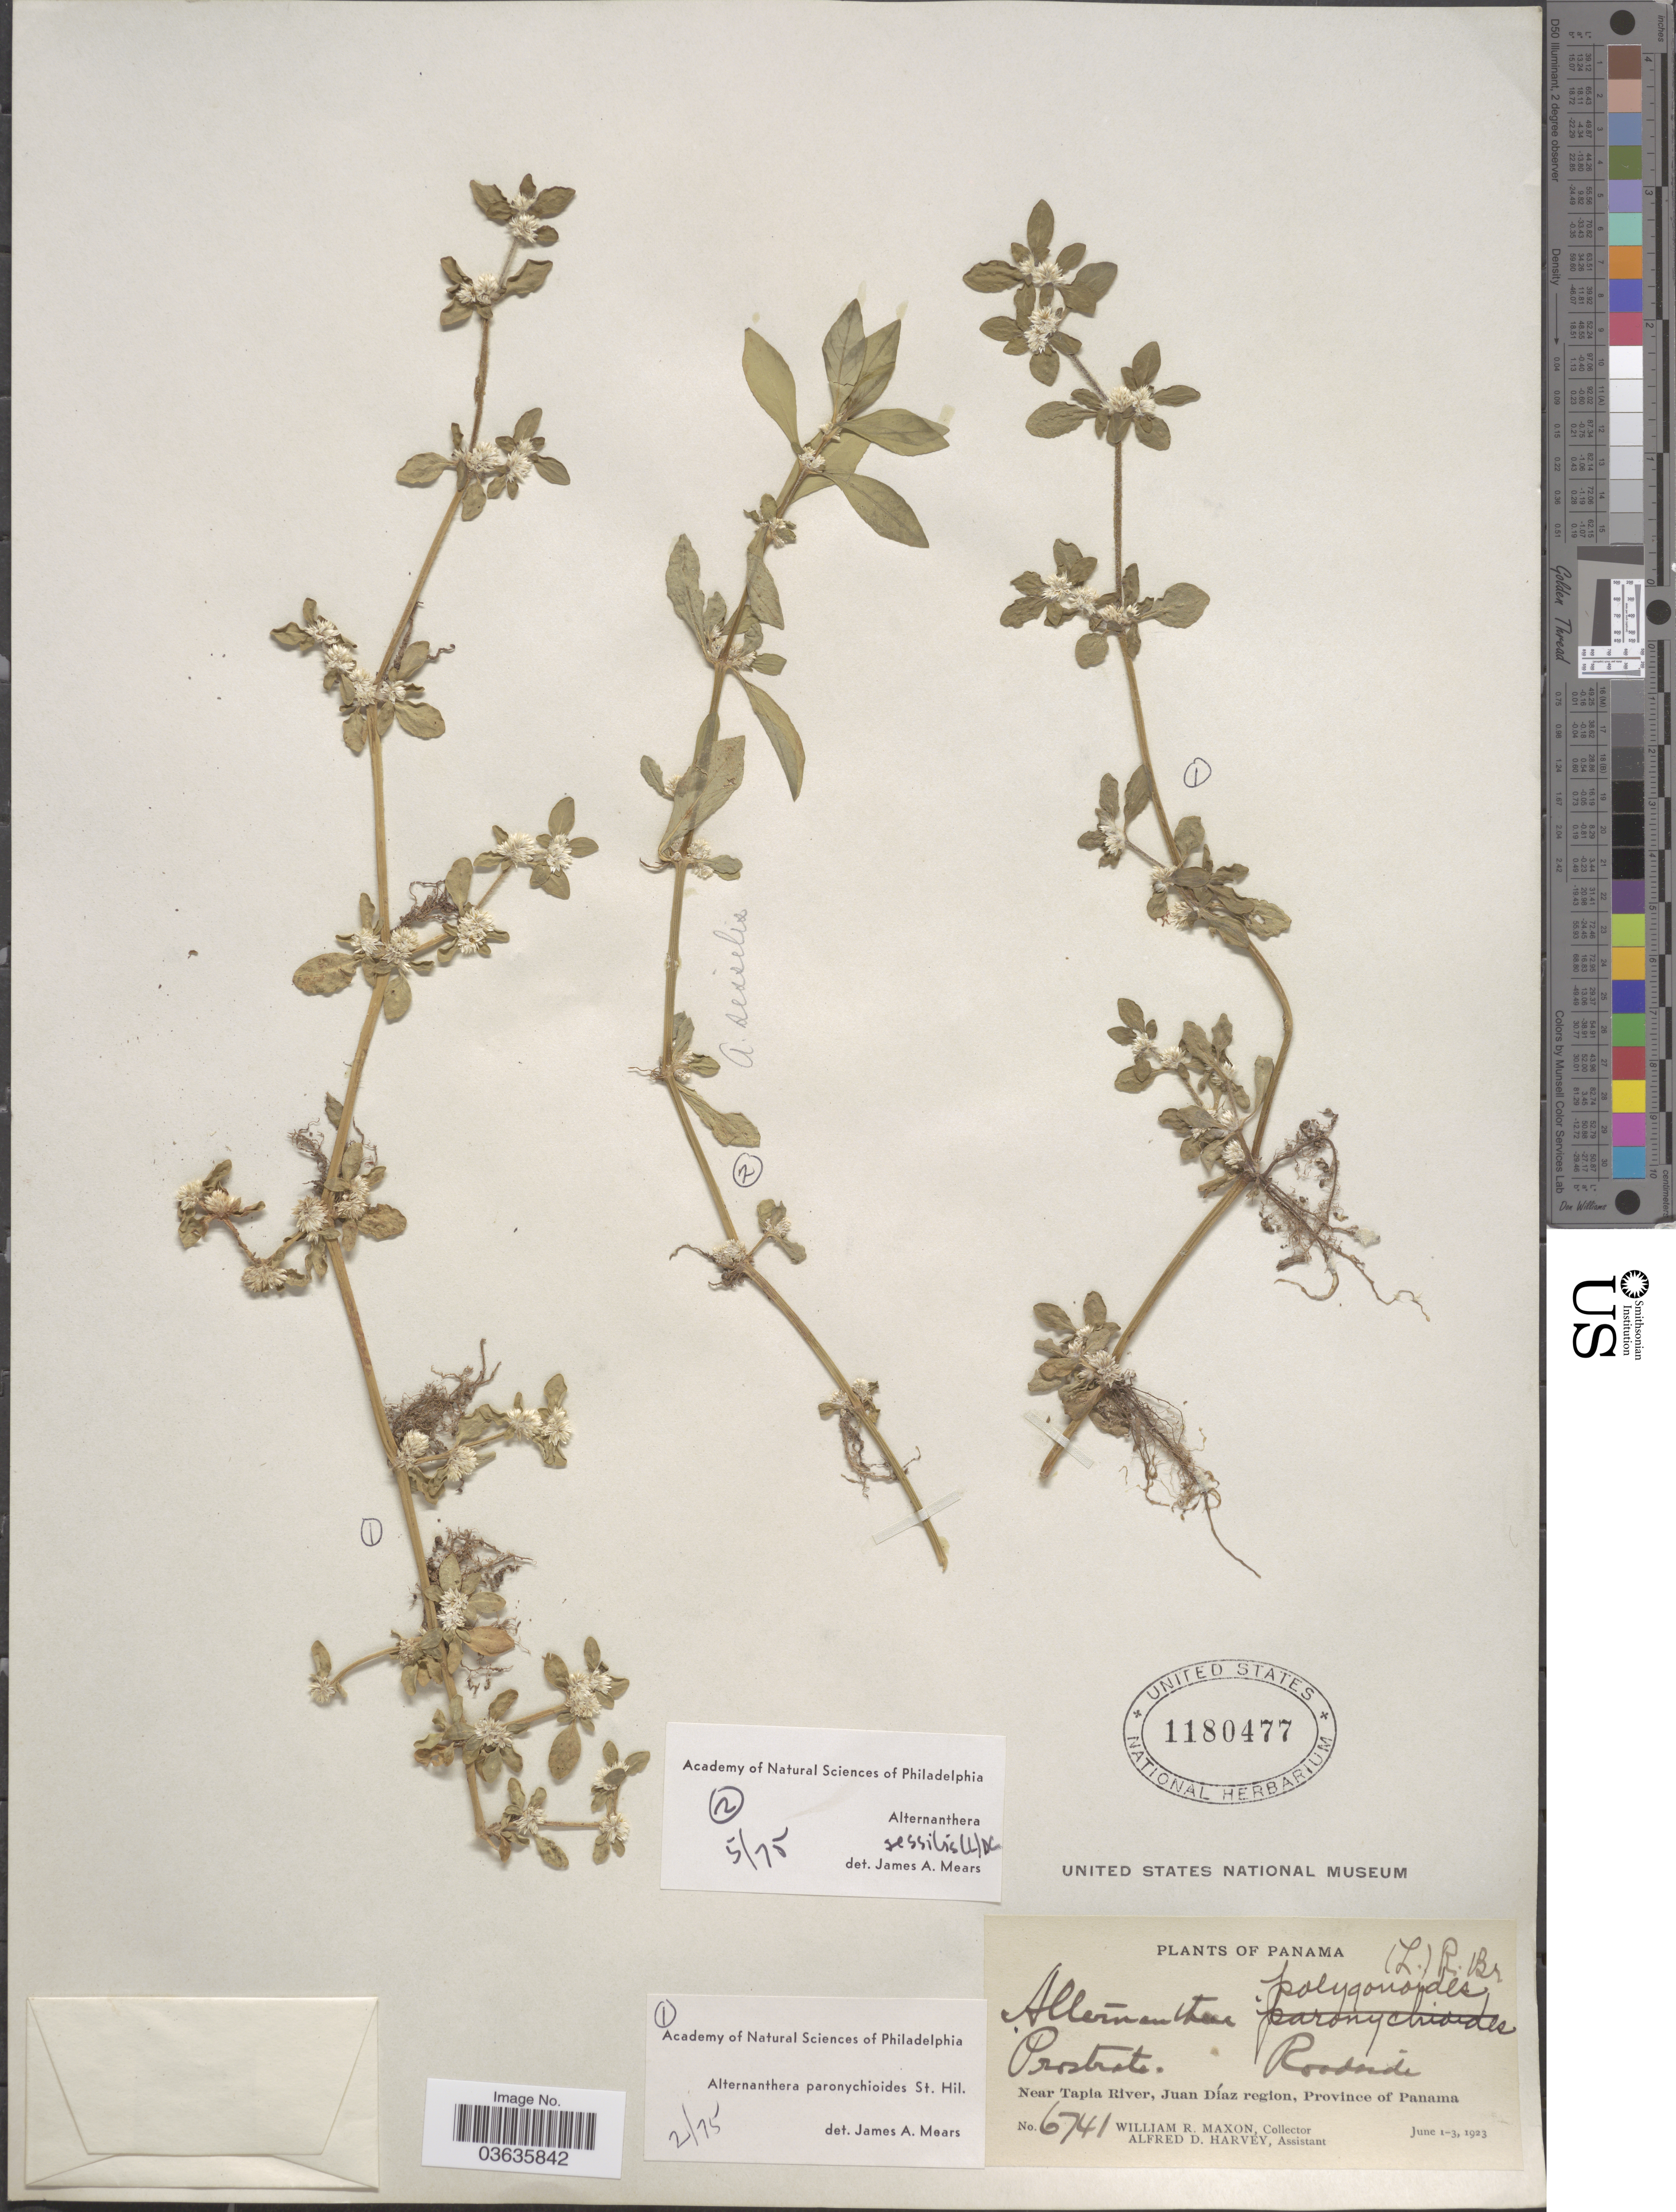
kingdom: Plantae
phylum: Tracheophyta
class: Magnoliopsida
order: Caryophyllales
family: Amaranthaceae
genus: Alternanthera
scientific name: Alternanthera paronychioides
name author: A. St.-Hil.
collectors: W. R. Maxon & A. D. Harvey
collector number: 6741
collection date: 1923-06-01/1923-06-03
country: Panama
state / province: Panamá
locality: Near Tapia River, Juan Díaz region.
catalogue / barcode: US 1180477